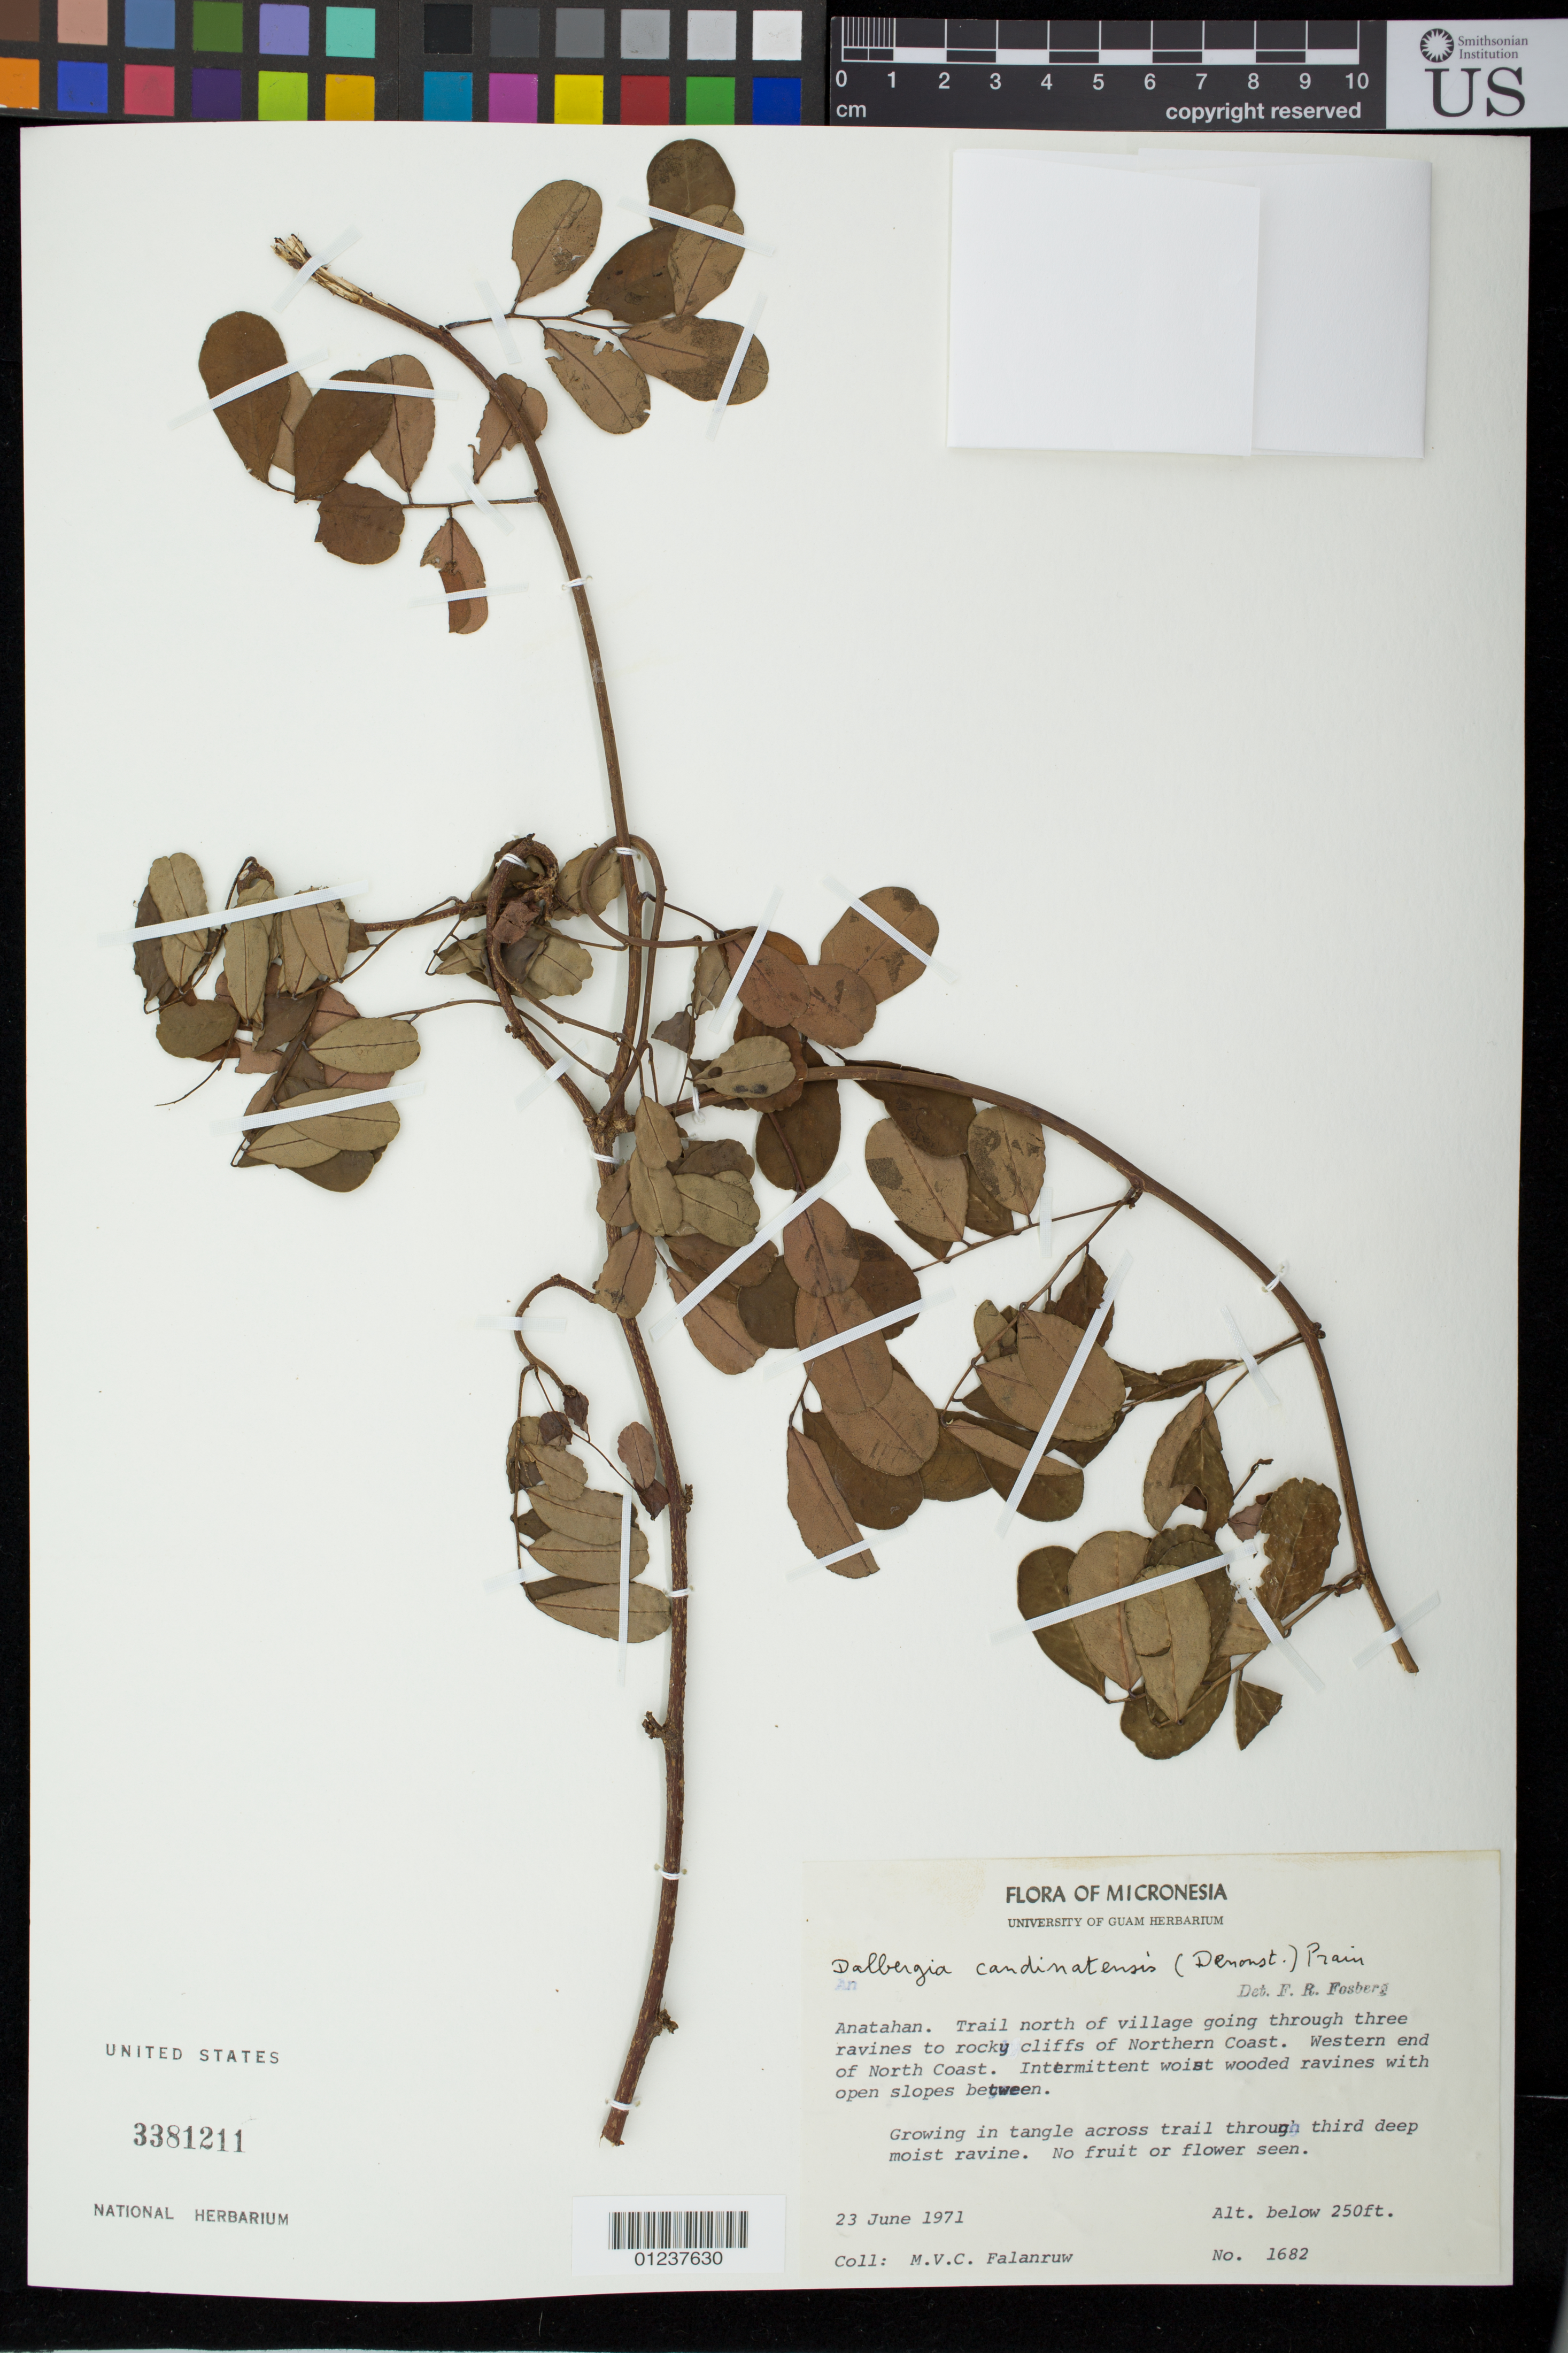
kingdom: Plantae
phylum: Tracheophyta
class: Magnoliopsida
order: Fabales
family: Fabaceae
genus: Dalbergia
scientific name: Dalbergia candenatensis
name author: (Dennst.) Pr.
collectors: M. V. Falanruw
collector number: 1682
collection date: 1971-06-23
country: Northern Mariana Islands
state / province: Northern Islands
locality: Anatahan. Trail north of village going through three ravines to rocky cliffs of Northern Coast. Western end of North Coast.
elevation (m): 0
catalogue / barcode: US 3381211